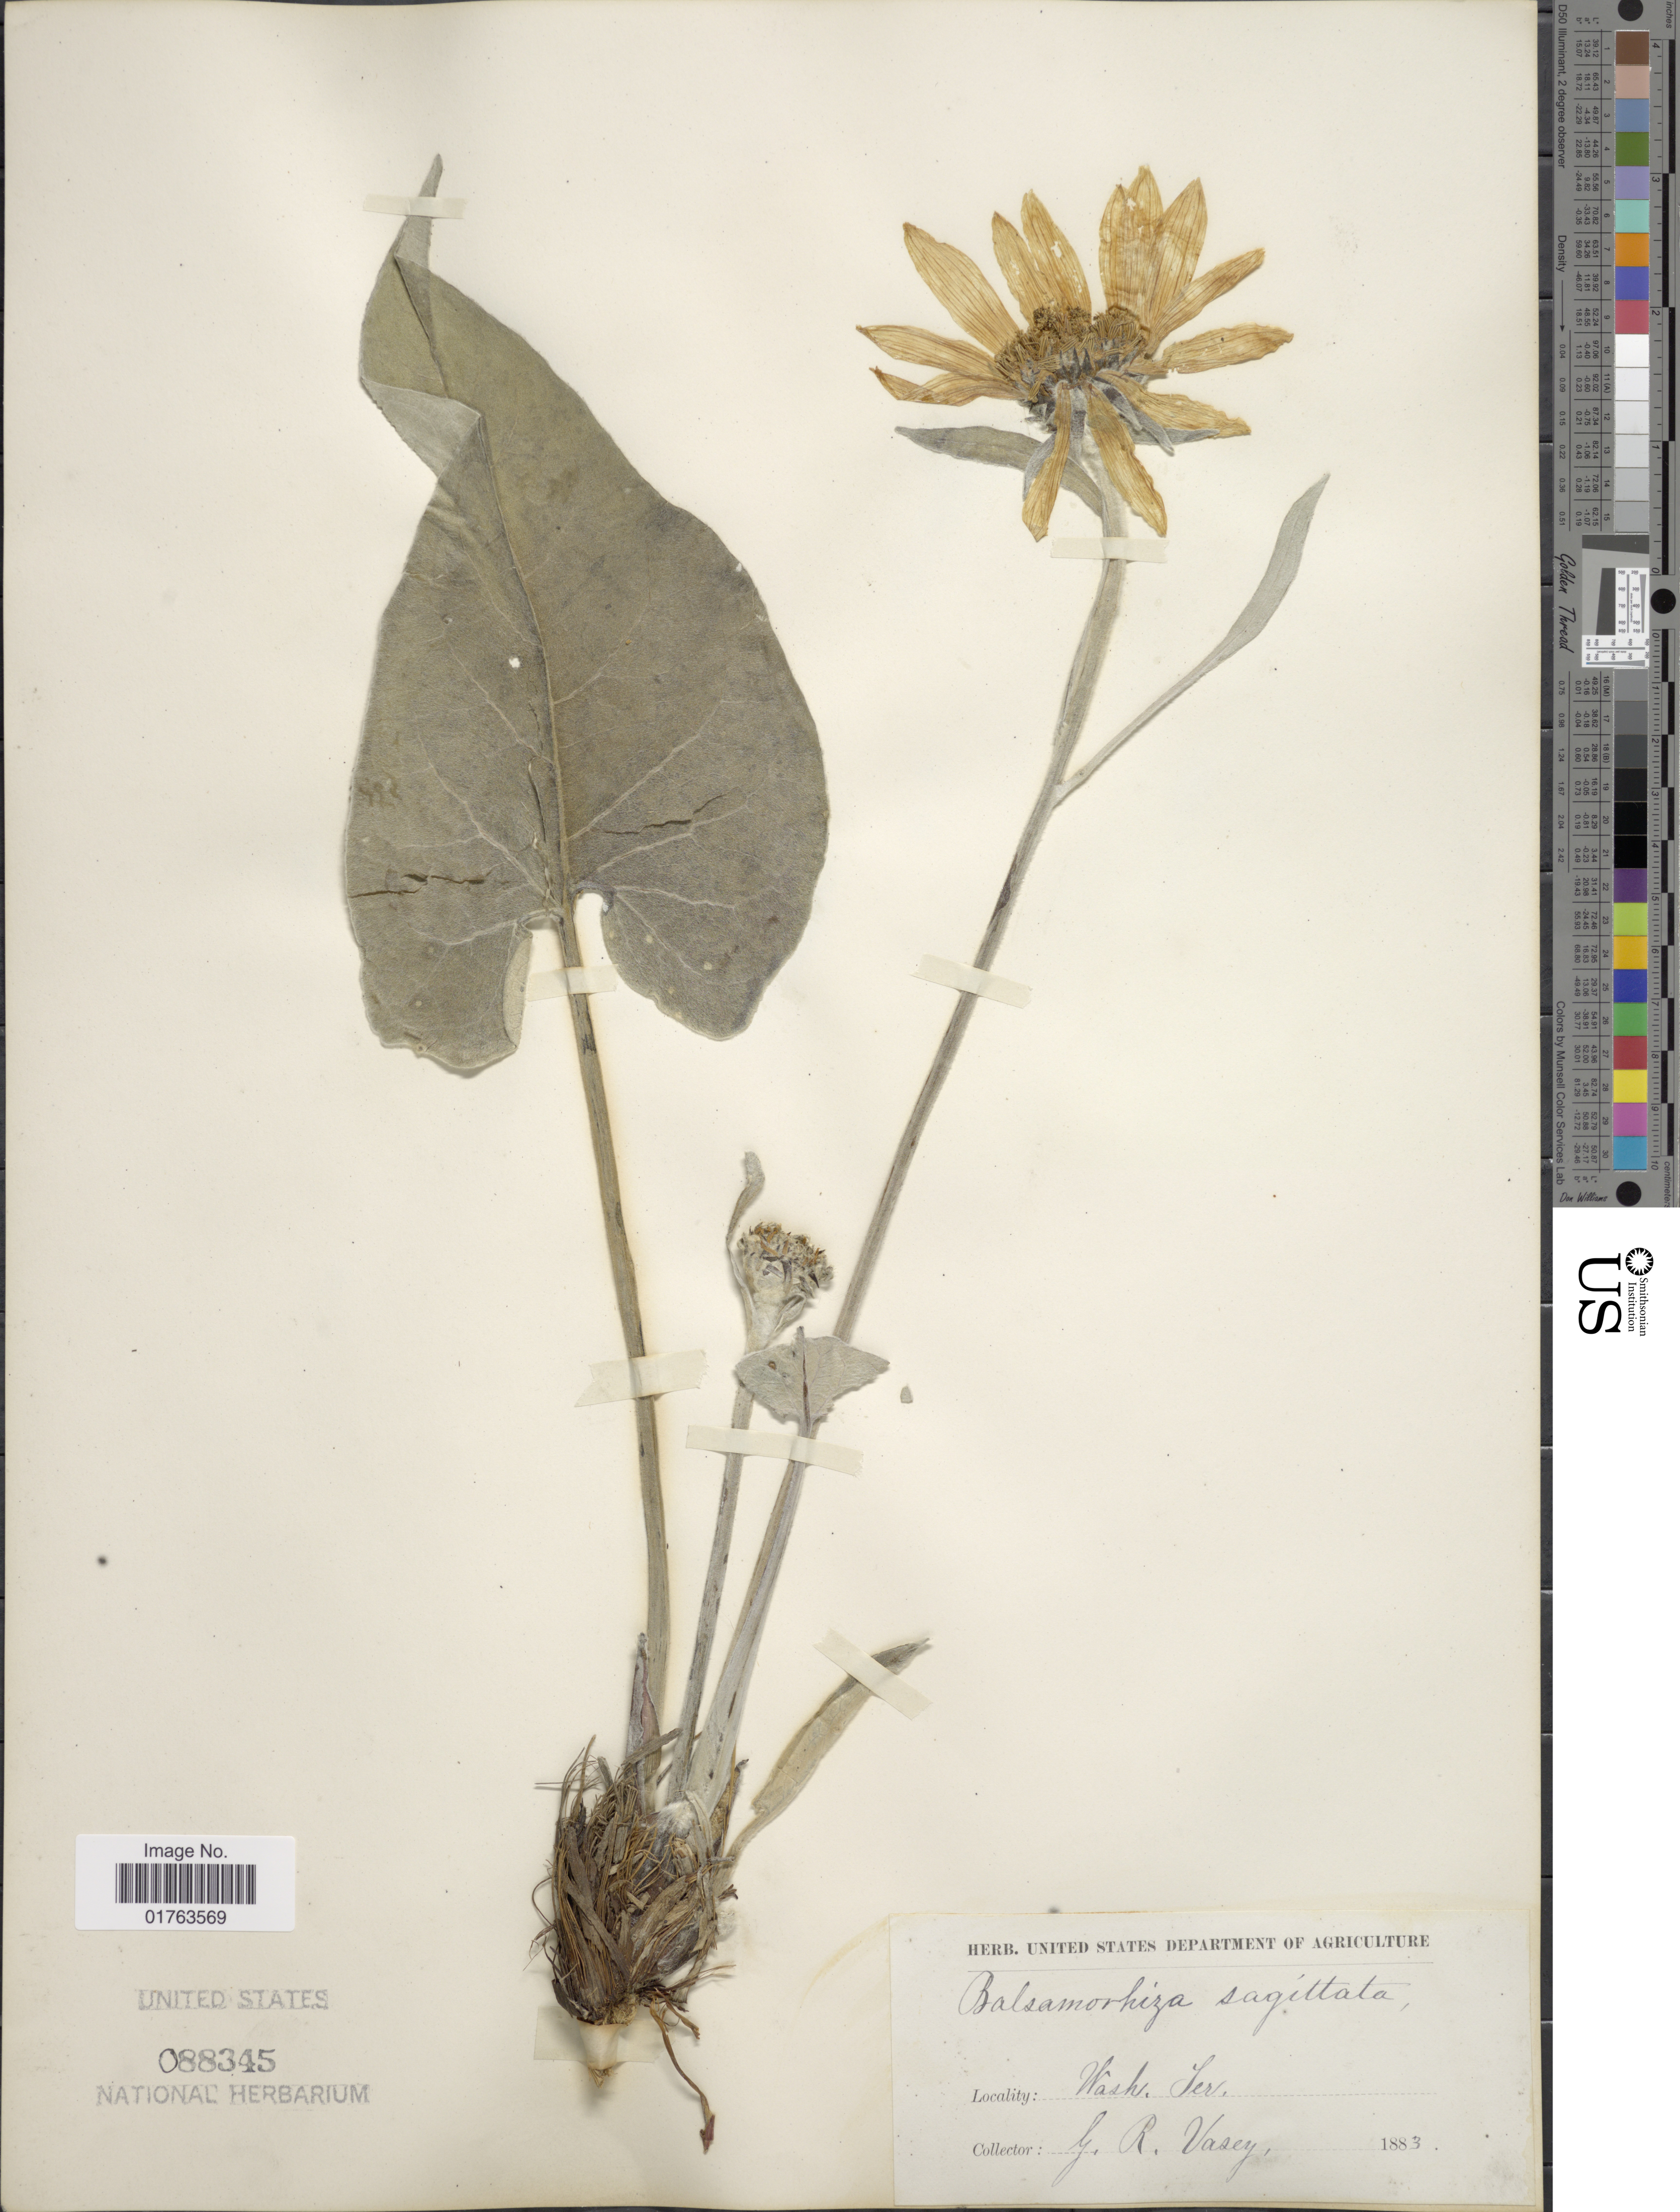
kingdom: Plantae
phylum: Tracheophyta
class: Magnoliopsida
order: Asterales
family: Asteraceae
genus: Balsamorhiza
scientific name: Balsamorhiza sagittata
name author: (Pursh) Nutt.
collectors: G. R. Vasey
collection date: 1883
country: United States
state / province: Washington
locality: Ter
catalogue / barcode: US 88345